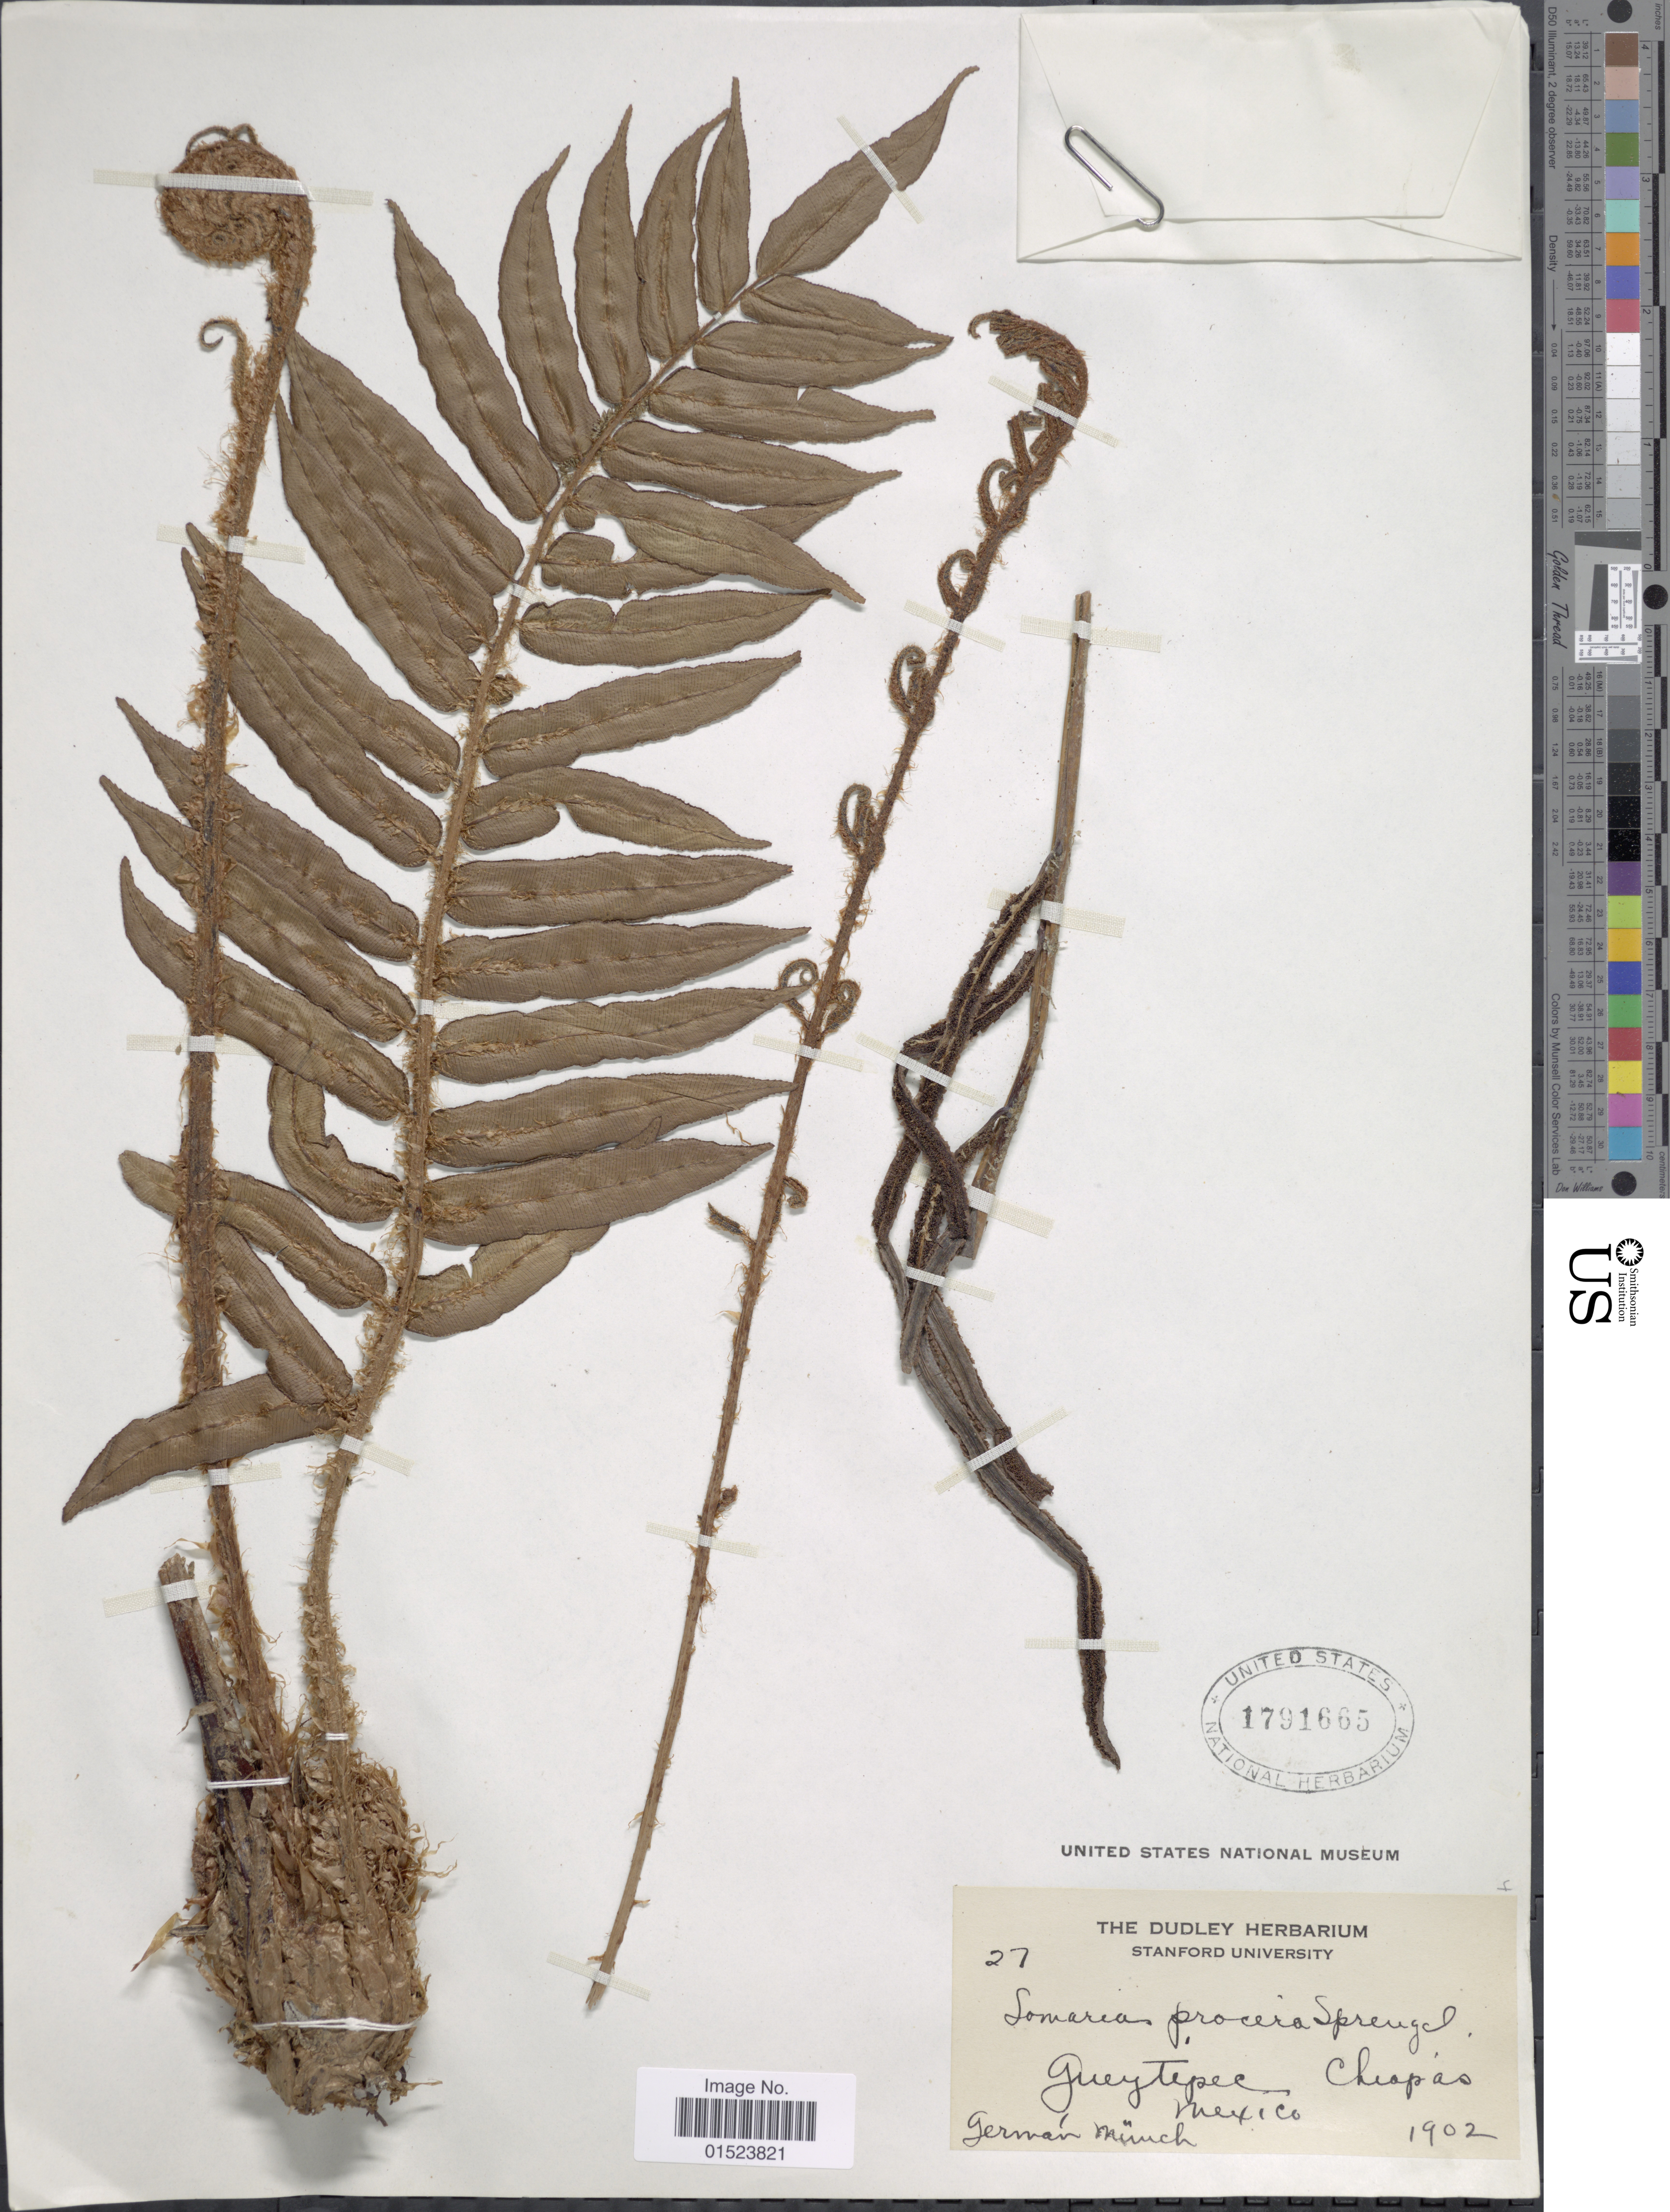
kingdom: Plantae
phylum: Tracheophyta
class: Polypodiopsida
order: Polypodiales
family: Blechnaceae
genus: Blechnum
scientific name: Blechnum falciforme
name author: (Liebm.) C. Chr.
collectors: G. Munch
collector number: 27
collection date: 1902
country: Mexico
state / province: Chiapas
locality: Gueytepec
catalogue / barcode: US 1791665